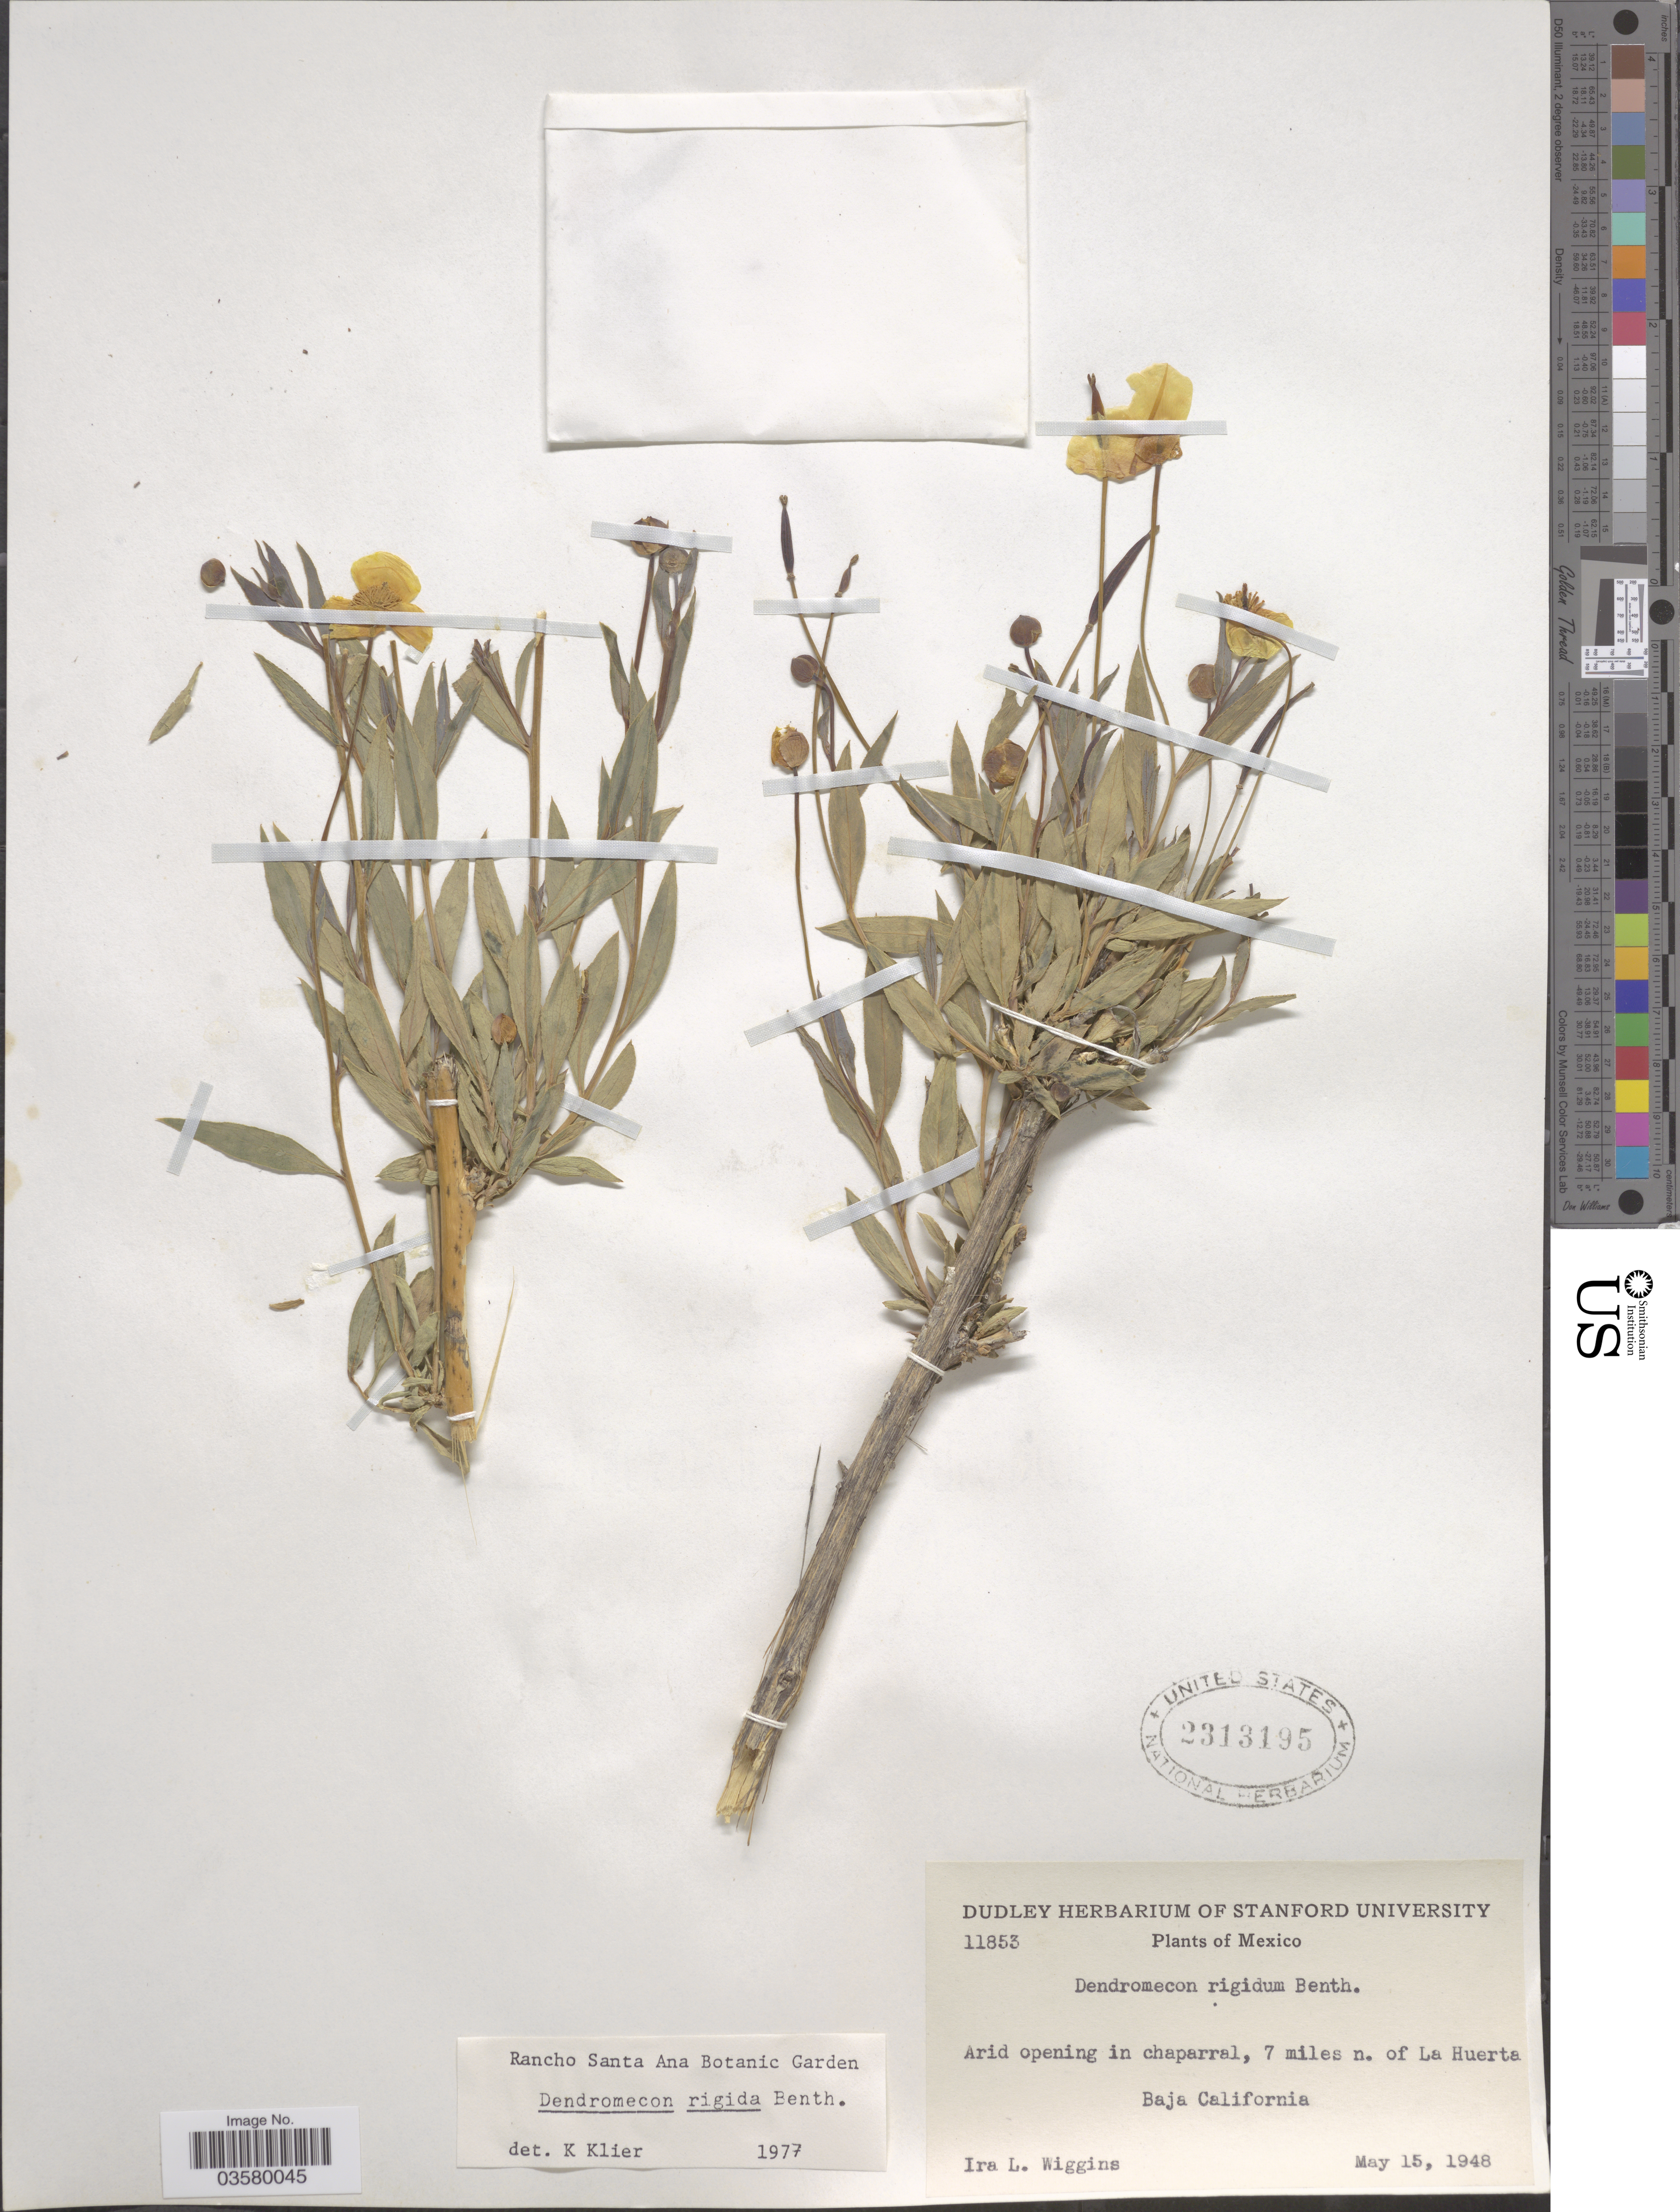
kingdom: Plantae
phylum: Tracheophyta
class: Magnoliopsida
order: Ranunculales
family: Papaveraceae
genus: Dendromecon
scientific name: Dendromecon rigida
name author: Benth.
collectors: I. L. Wiggins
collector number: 11853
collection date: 1948-05-15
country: Mexico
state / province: Baja California Norte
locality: Arid opening in chaparral, 7 miles n. of La Huerta.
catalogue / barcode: US 2313195